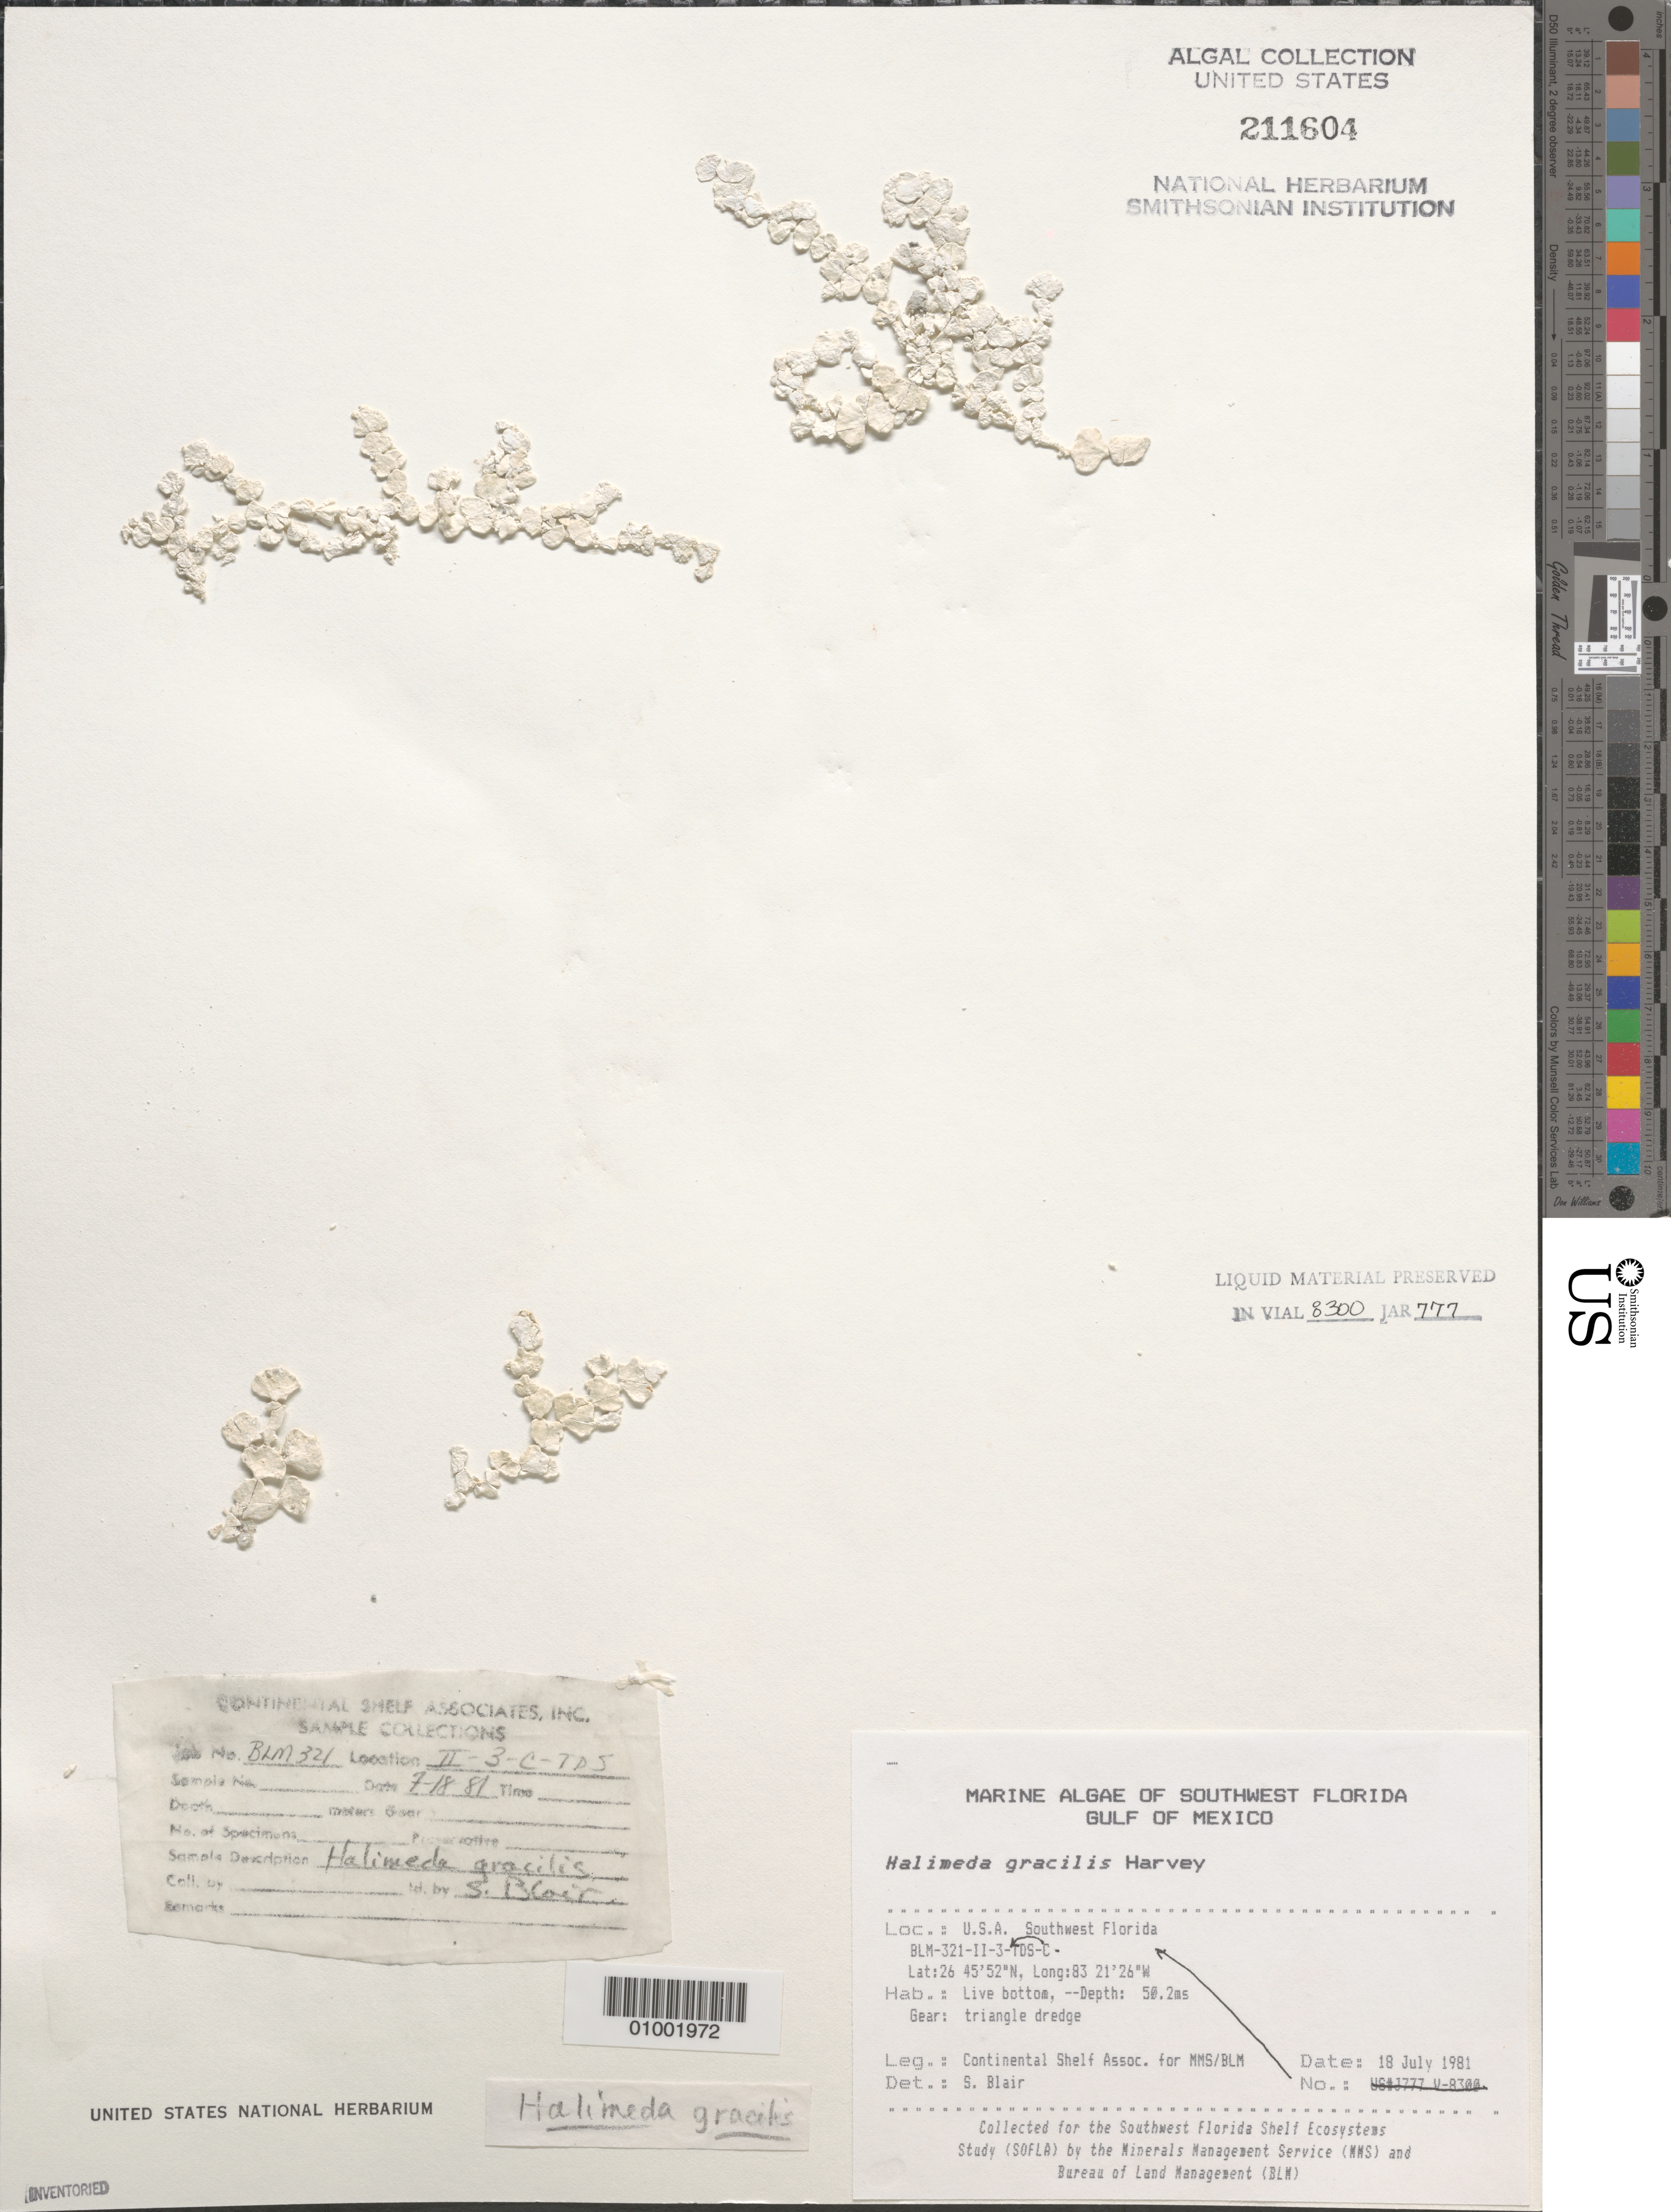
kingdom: Plantae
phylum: Chlorophyta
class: Ulvophyceae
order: Bryopsidales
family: Halimedaceae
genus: Halimeda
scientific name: Halimeda gracilis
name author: Harv. ex J. Agardh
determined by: Blair, S. M.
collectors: Continental Shelf Associates for the MMS/BLM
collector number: BLM-321-II-3-C-TDS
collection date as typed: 18 Jul 1981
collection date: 1981-07-18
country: United States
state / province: Florida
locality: Gulf of Mexico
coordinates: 26 45'52"N, 83 21'26"W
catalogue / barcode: US 211604